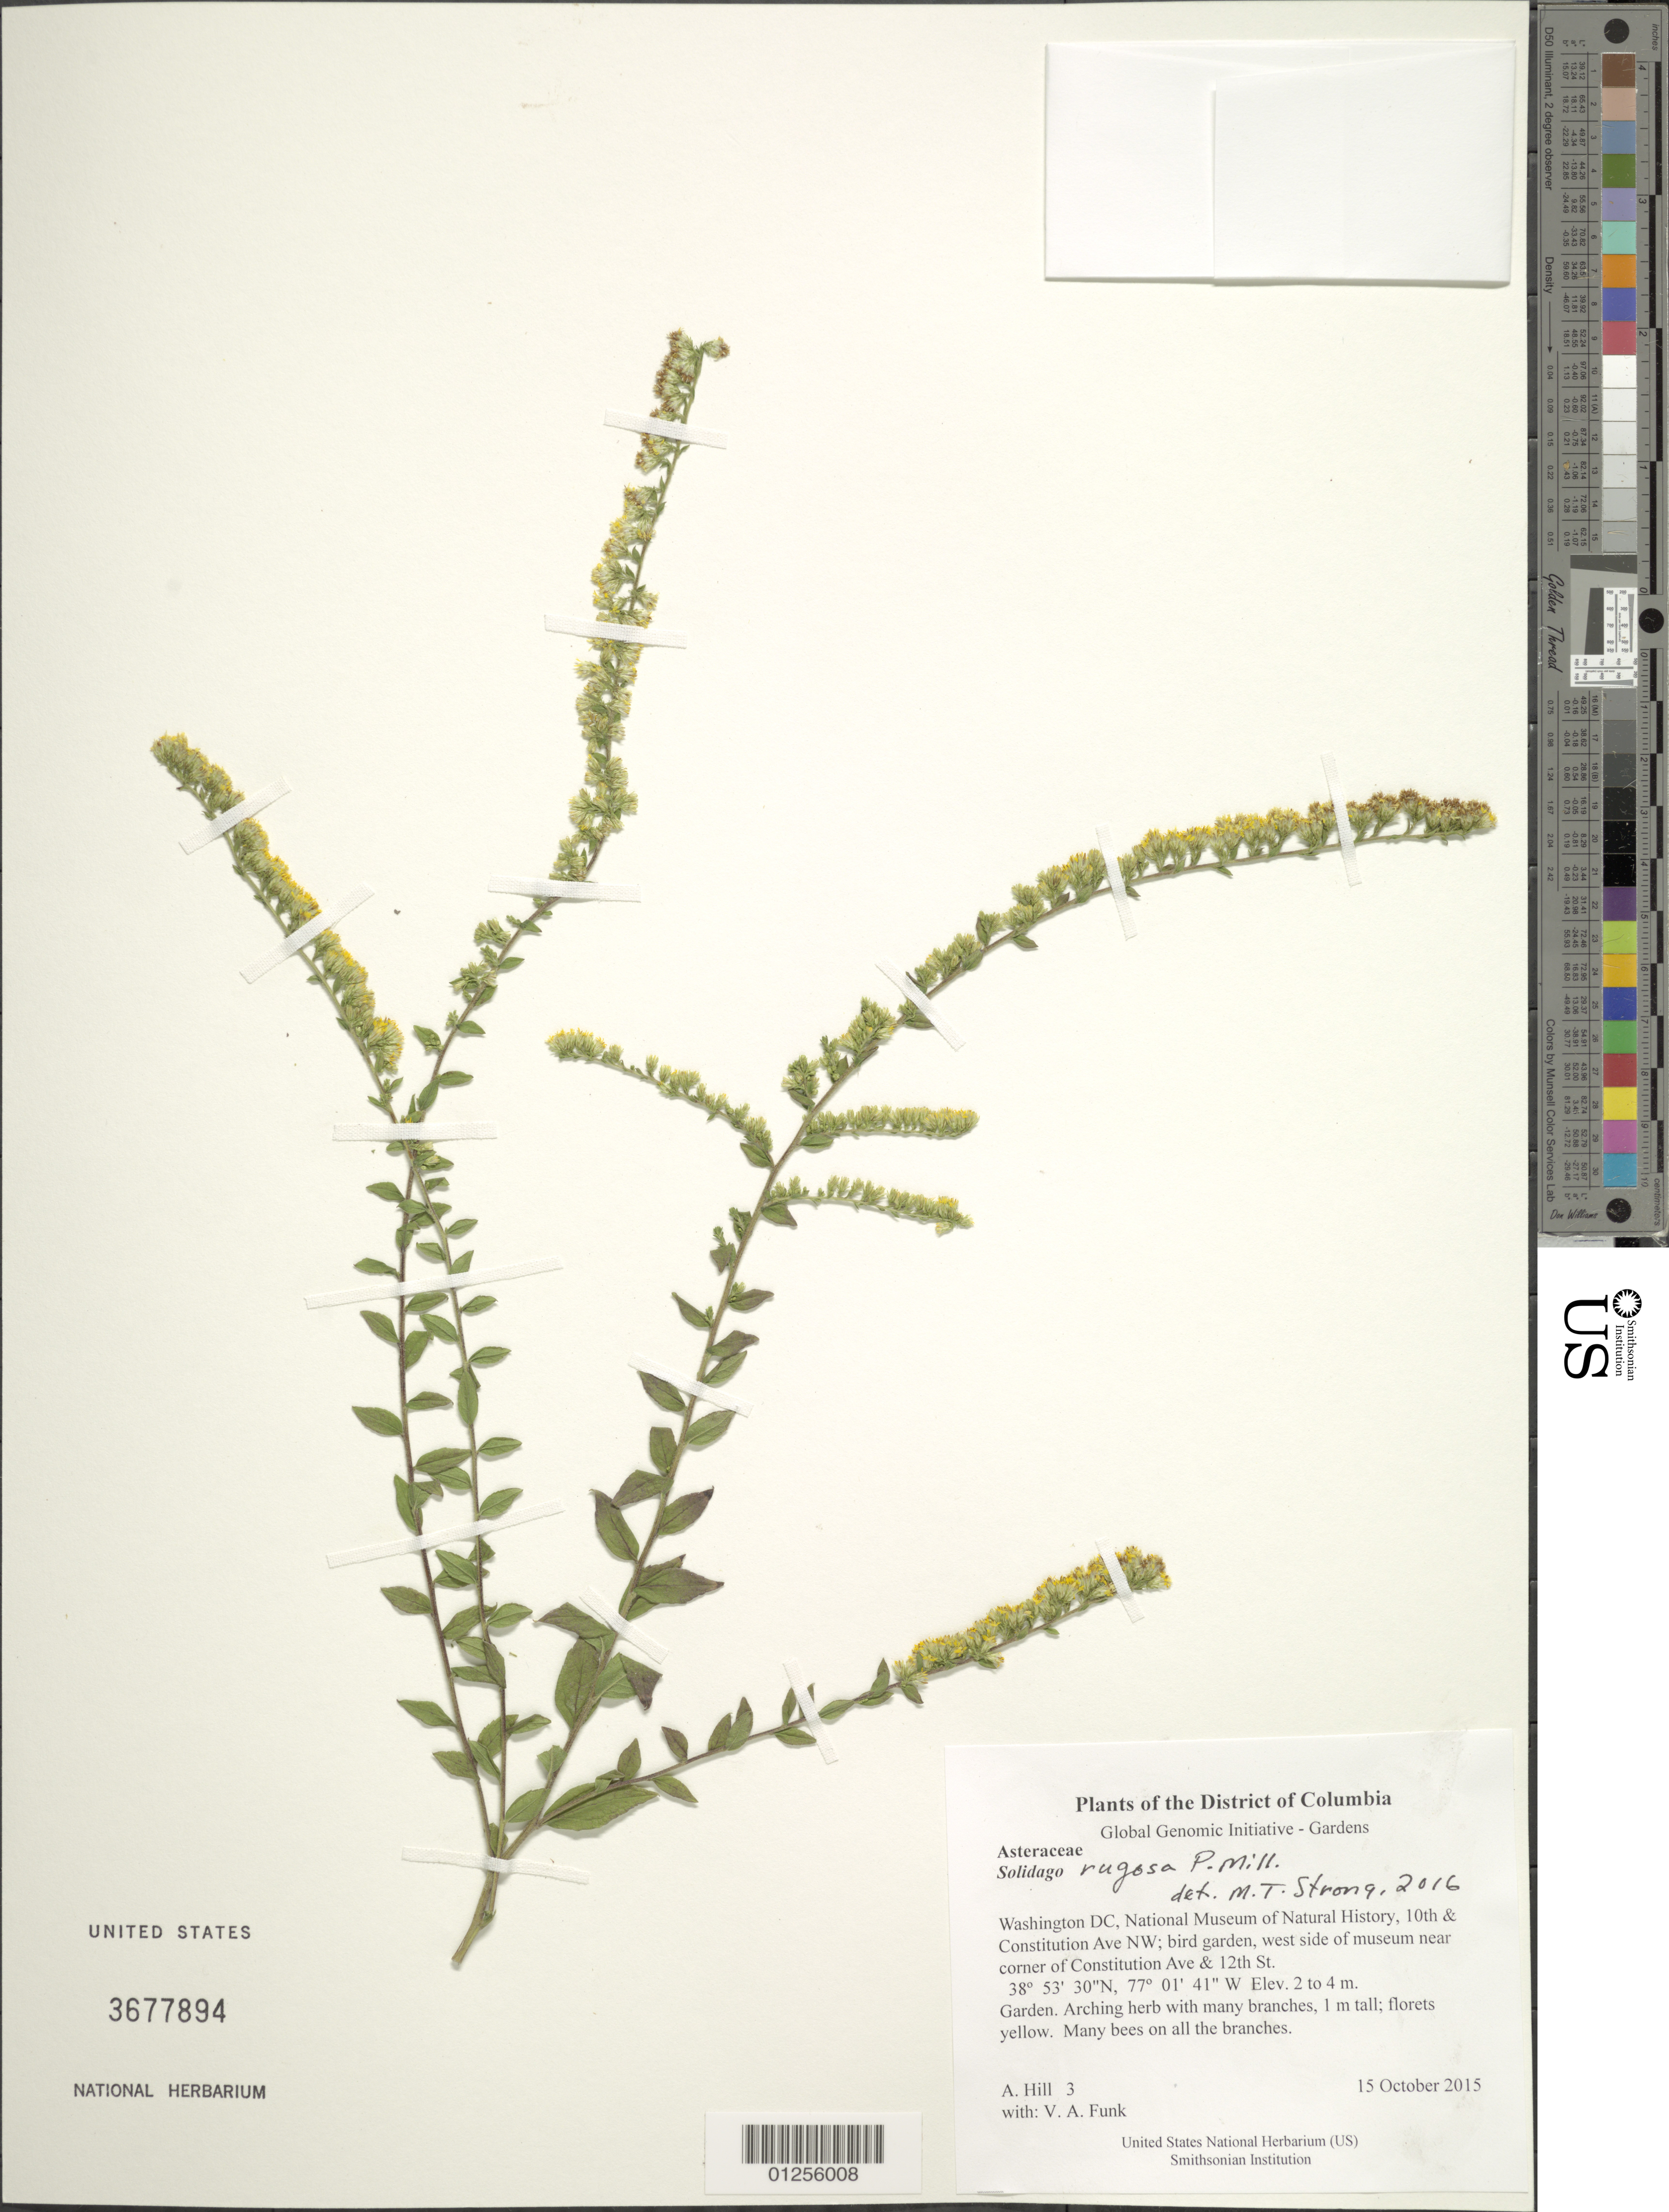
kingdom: Plantae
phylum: Tracheophyta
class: Magnoliopsida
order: Asterales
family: Asteraceae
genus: Solidago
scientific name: Solidago rugosa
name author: Mill.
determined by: Strong, M. T., (US), Smithsonian Institution - National Museum of Natural History (UNITED STATES)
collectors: V. Funk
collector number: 3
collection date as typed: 15 October 2015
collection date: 2015-10-15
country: United States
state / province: District of Columbia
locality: National Museum of Natural History, 10th & Constitution Ave NW; bird garden, west side of museum near corner of Constitution Ave & 12th St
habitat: Garden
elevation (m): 2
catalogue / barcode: US 3677894